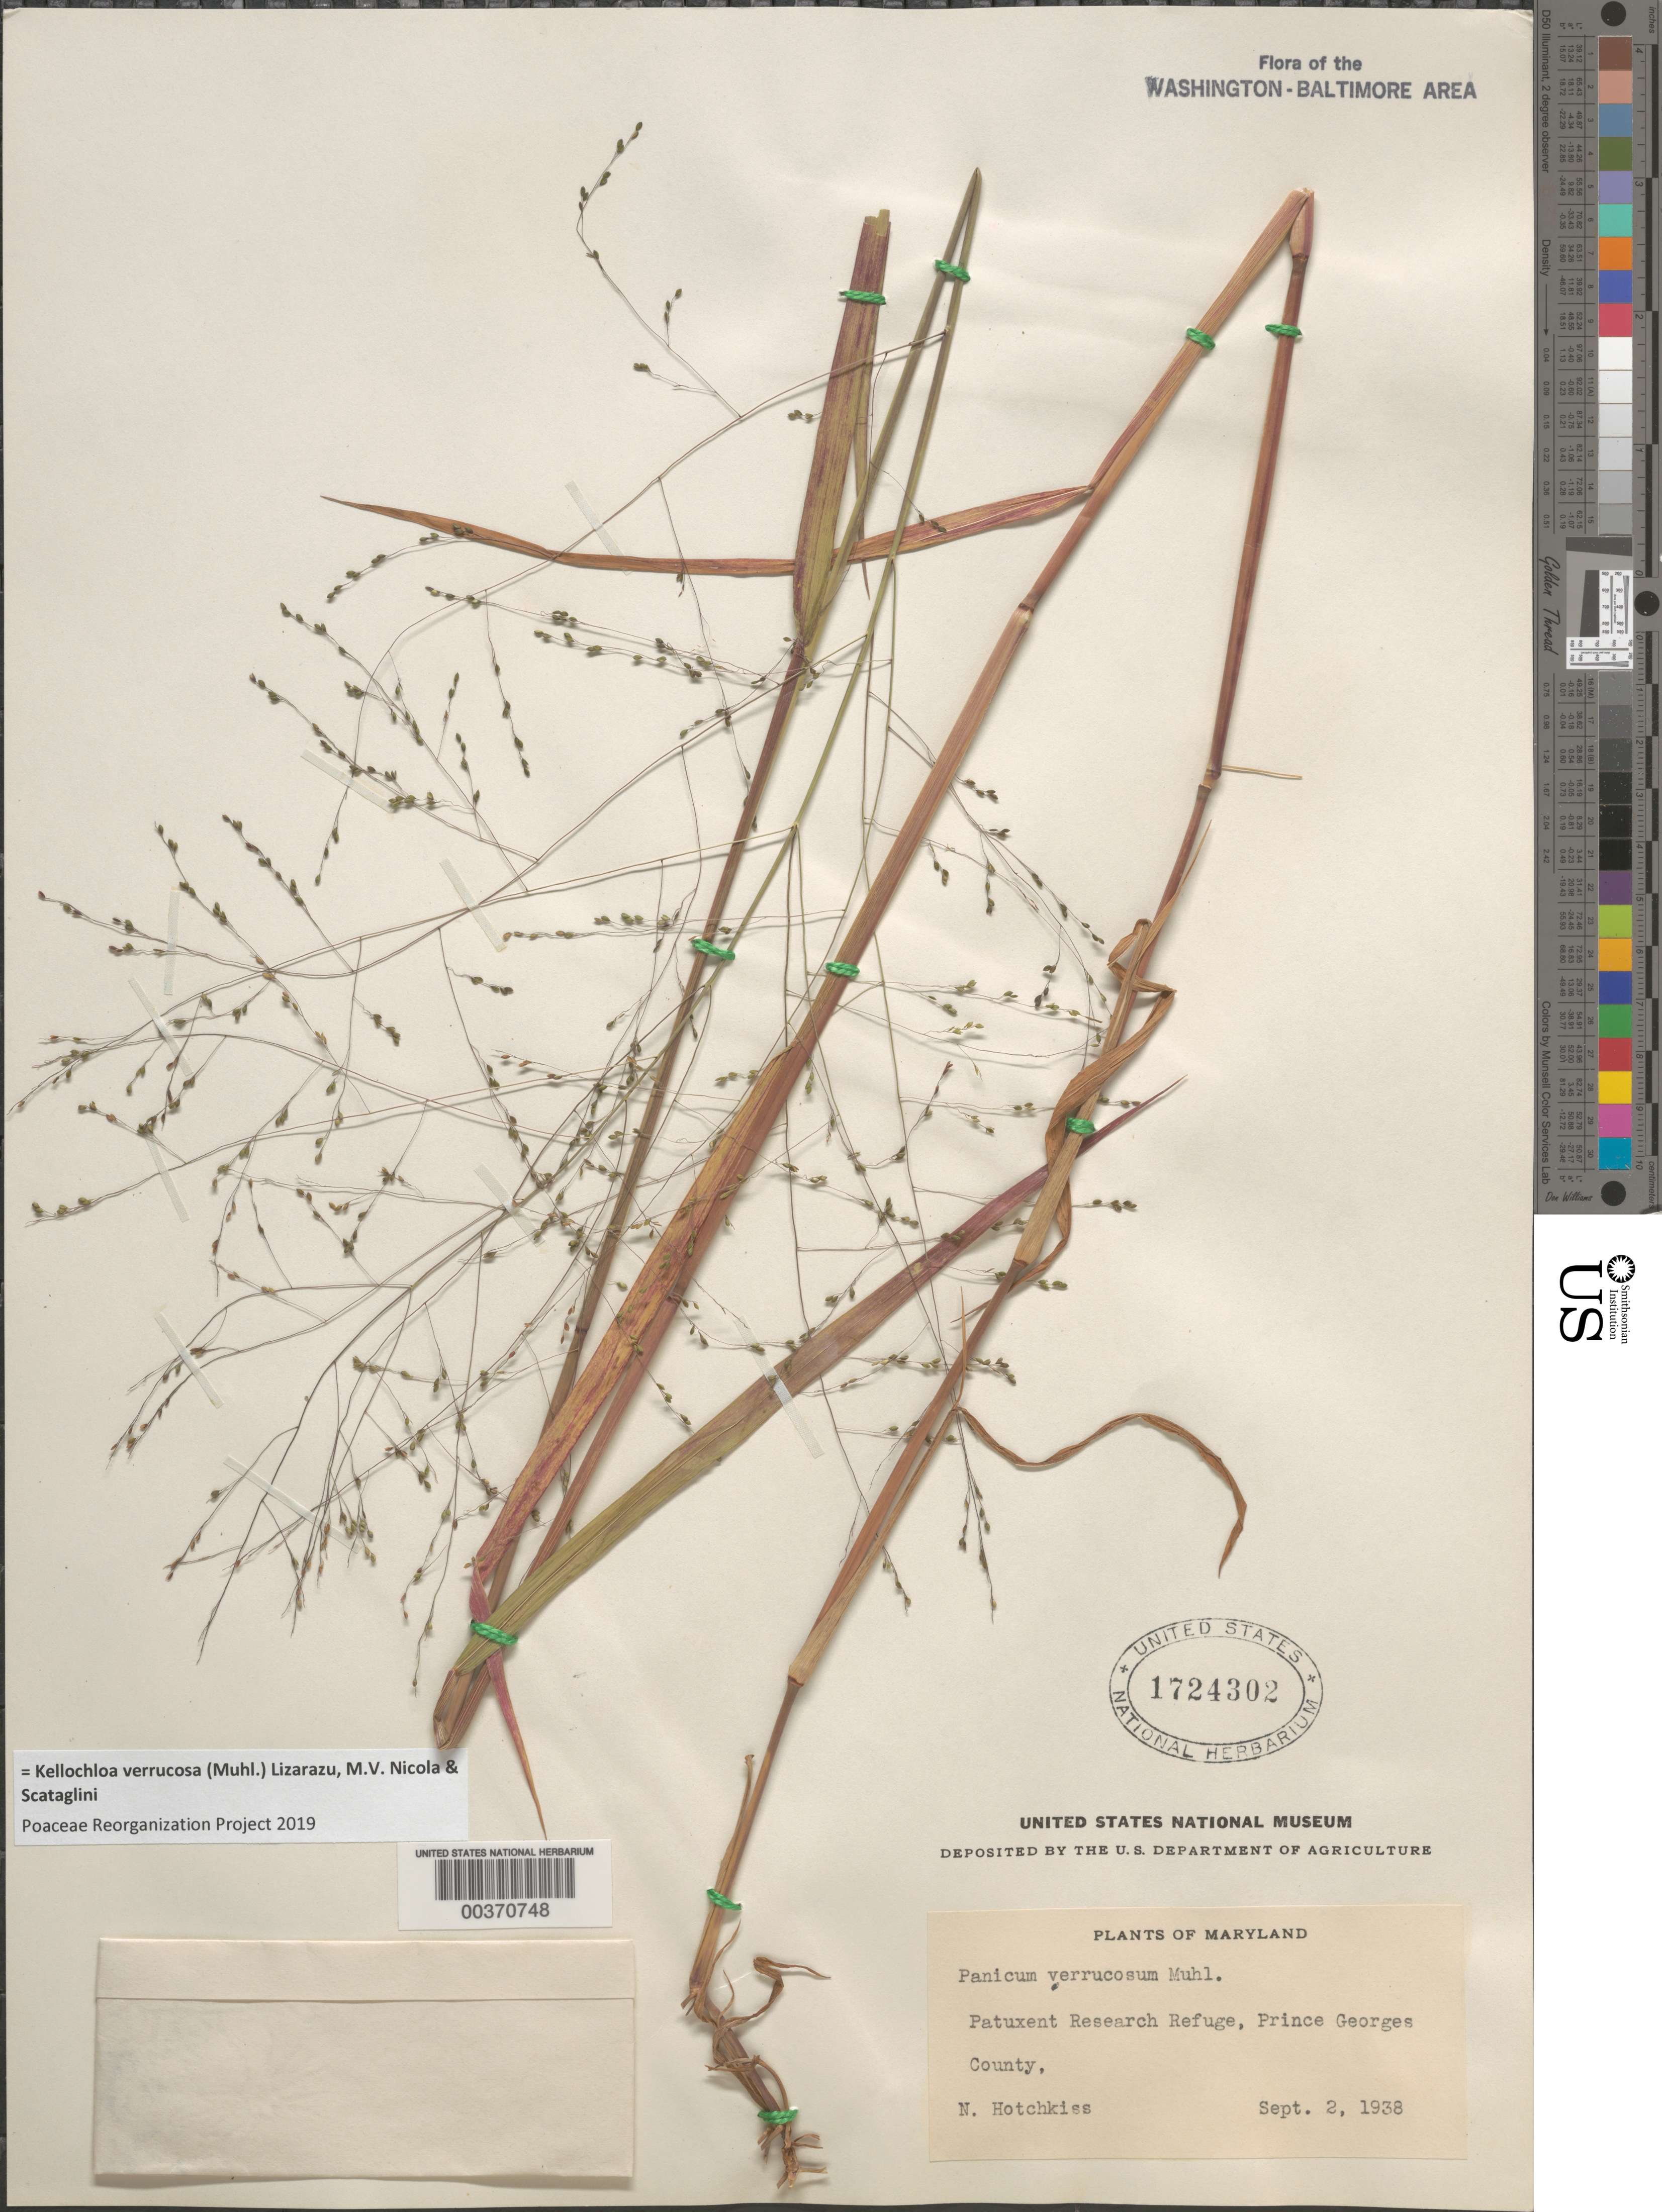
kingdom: Plantae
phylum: Tracheophyta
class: Liliopsida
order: Poales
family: Poaceae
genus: Panicum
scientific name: Panicum verrucosum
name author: Muhl.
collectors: N. Hotchkiss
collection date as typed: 02 Sep 1938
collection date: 1938-09-02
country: United States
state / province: Maryland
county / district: Prince George's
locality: Patuxent Research Refuge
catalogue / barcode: US 1724302